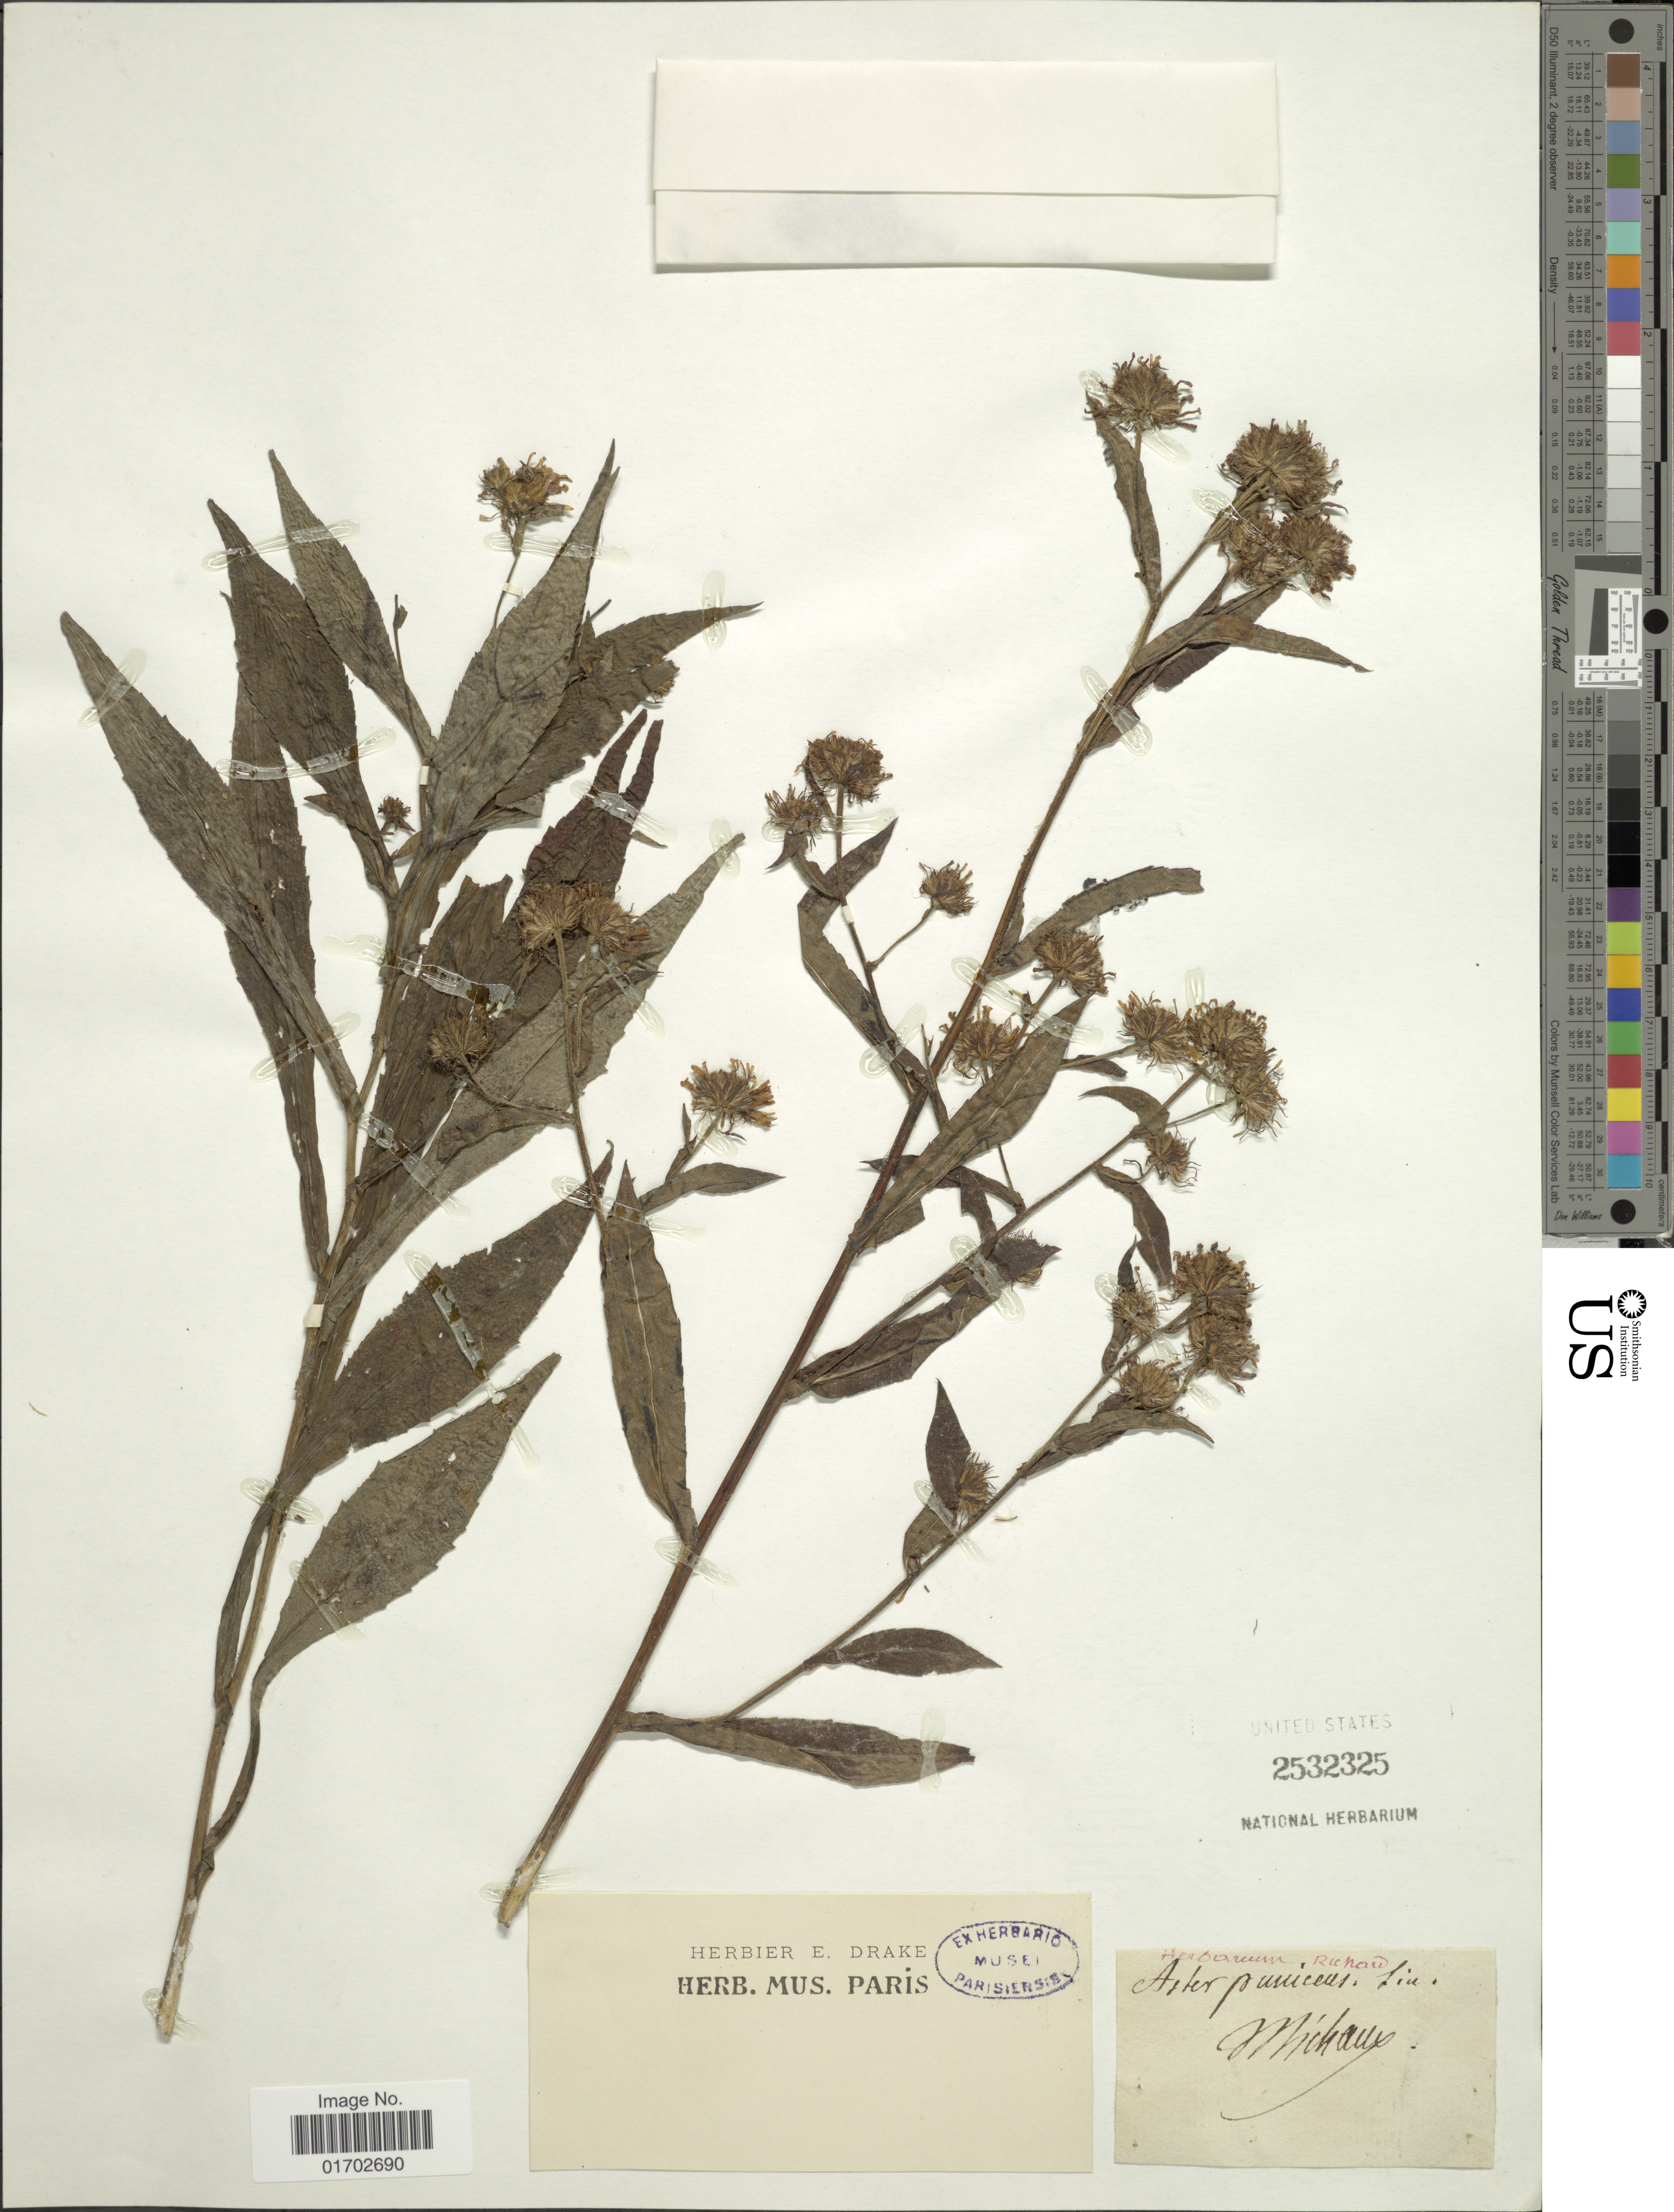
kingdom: Plantae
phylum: Tracheophyta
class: Magnoliopsida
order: Asterales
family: Asteraceae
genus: Symphyotrichum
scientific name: Symphyotrichum puniceum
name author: (L.) Á. Löve & D. Löve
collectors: ex herb. Richard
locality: Michaux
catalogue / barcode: US 2532325